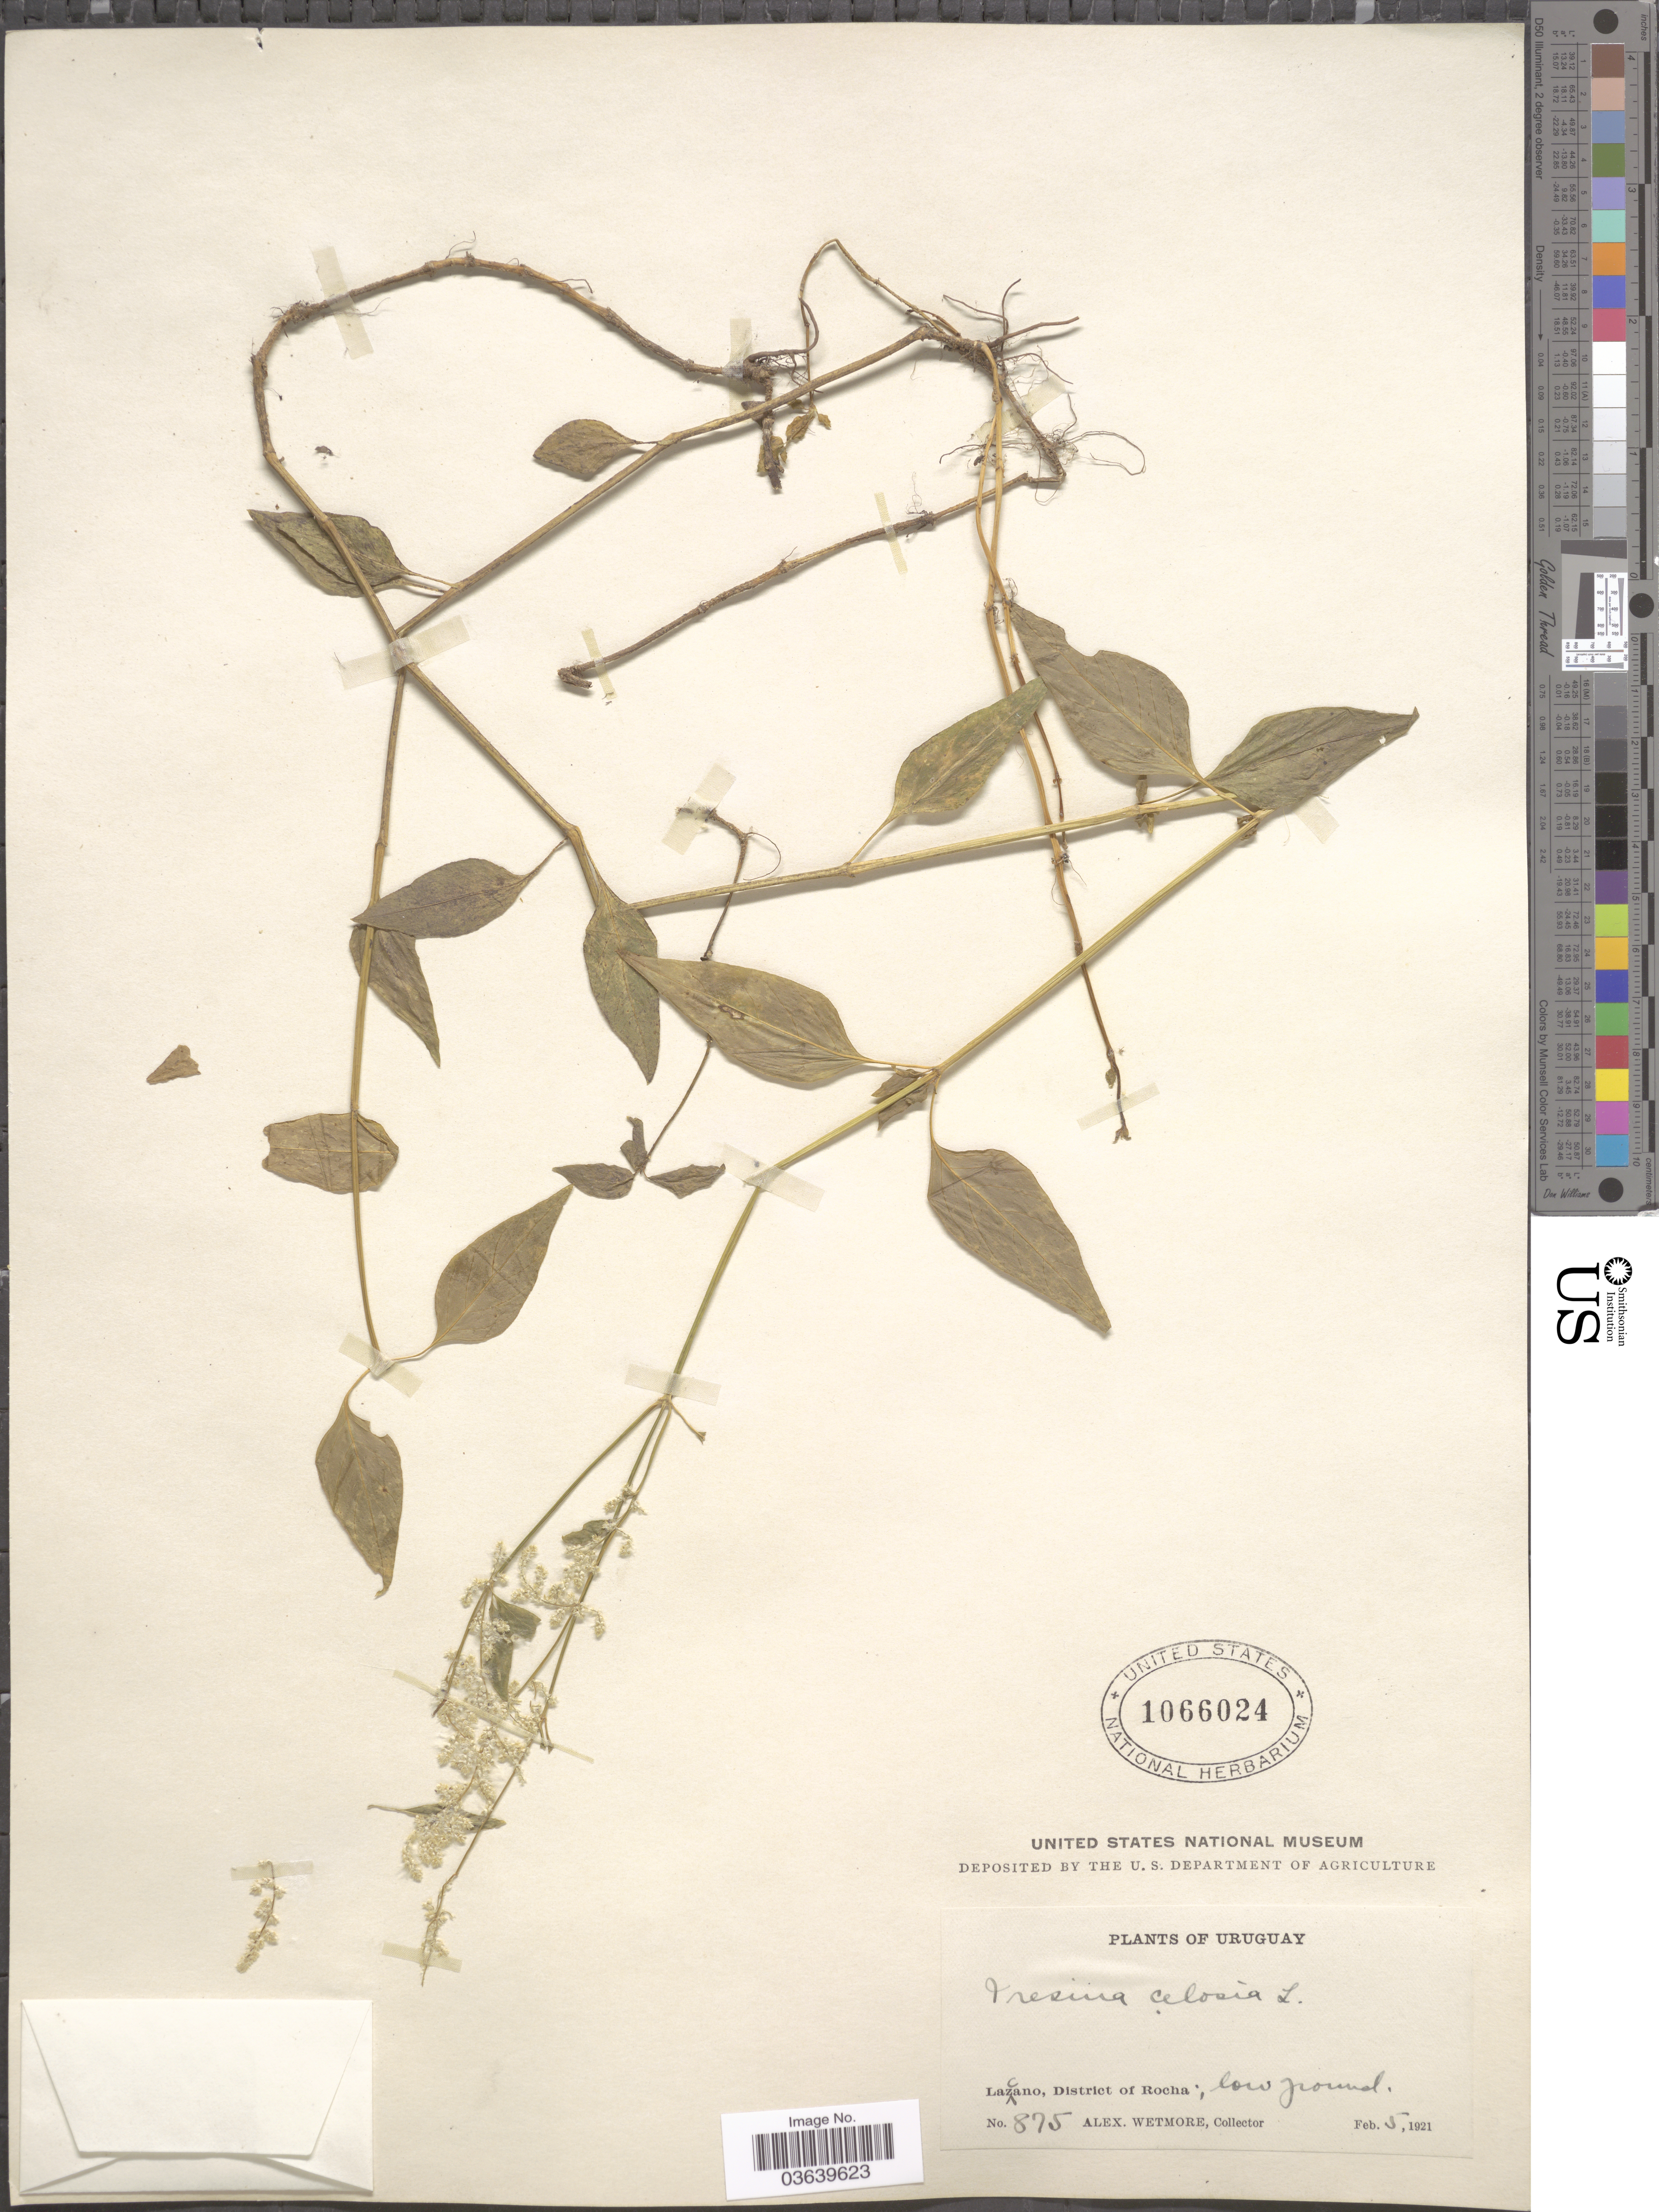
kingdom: Plantae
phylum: Tracheophyta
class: Magnoliopsida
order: Caryophyllales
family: Amaranthaceae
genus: Iresine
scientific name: Iresine diffusa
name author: Humb. & Bonpl. ex Willd.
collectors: A. Wetmore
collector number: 875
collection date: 1921-02-05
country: Uruguay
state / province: Rocha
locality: Lazcano, District of Rocha; low ground.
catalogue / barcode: US 1066024